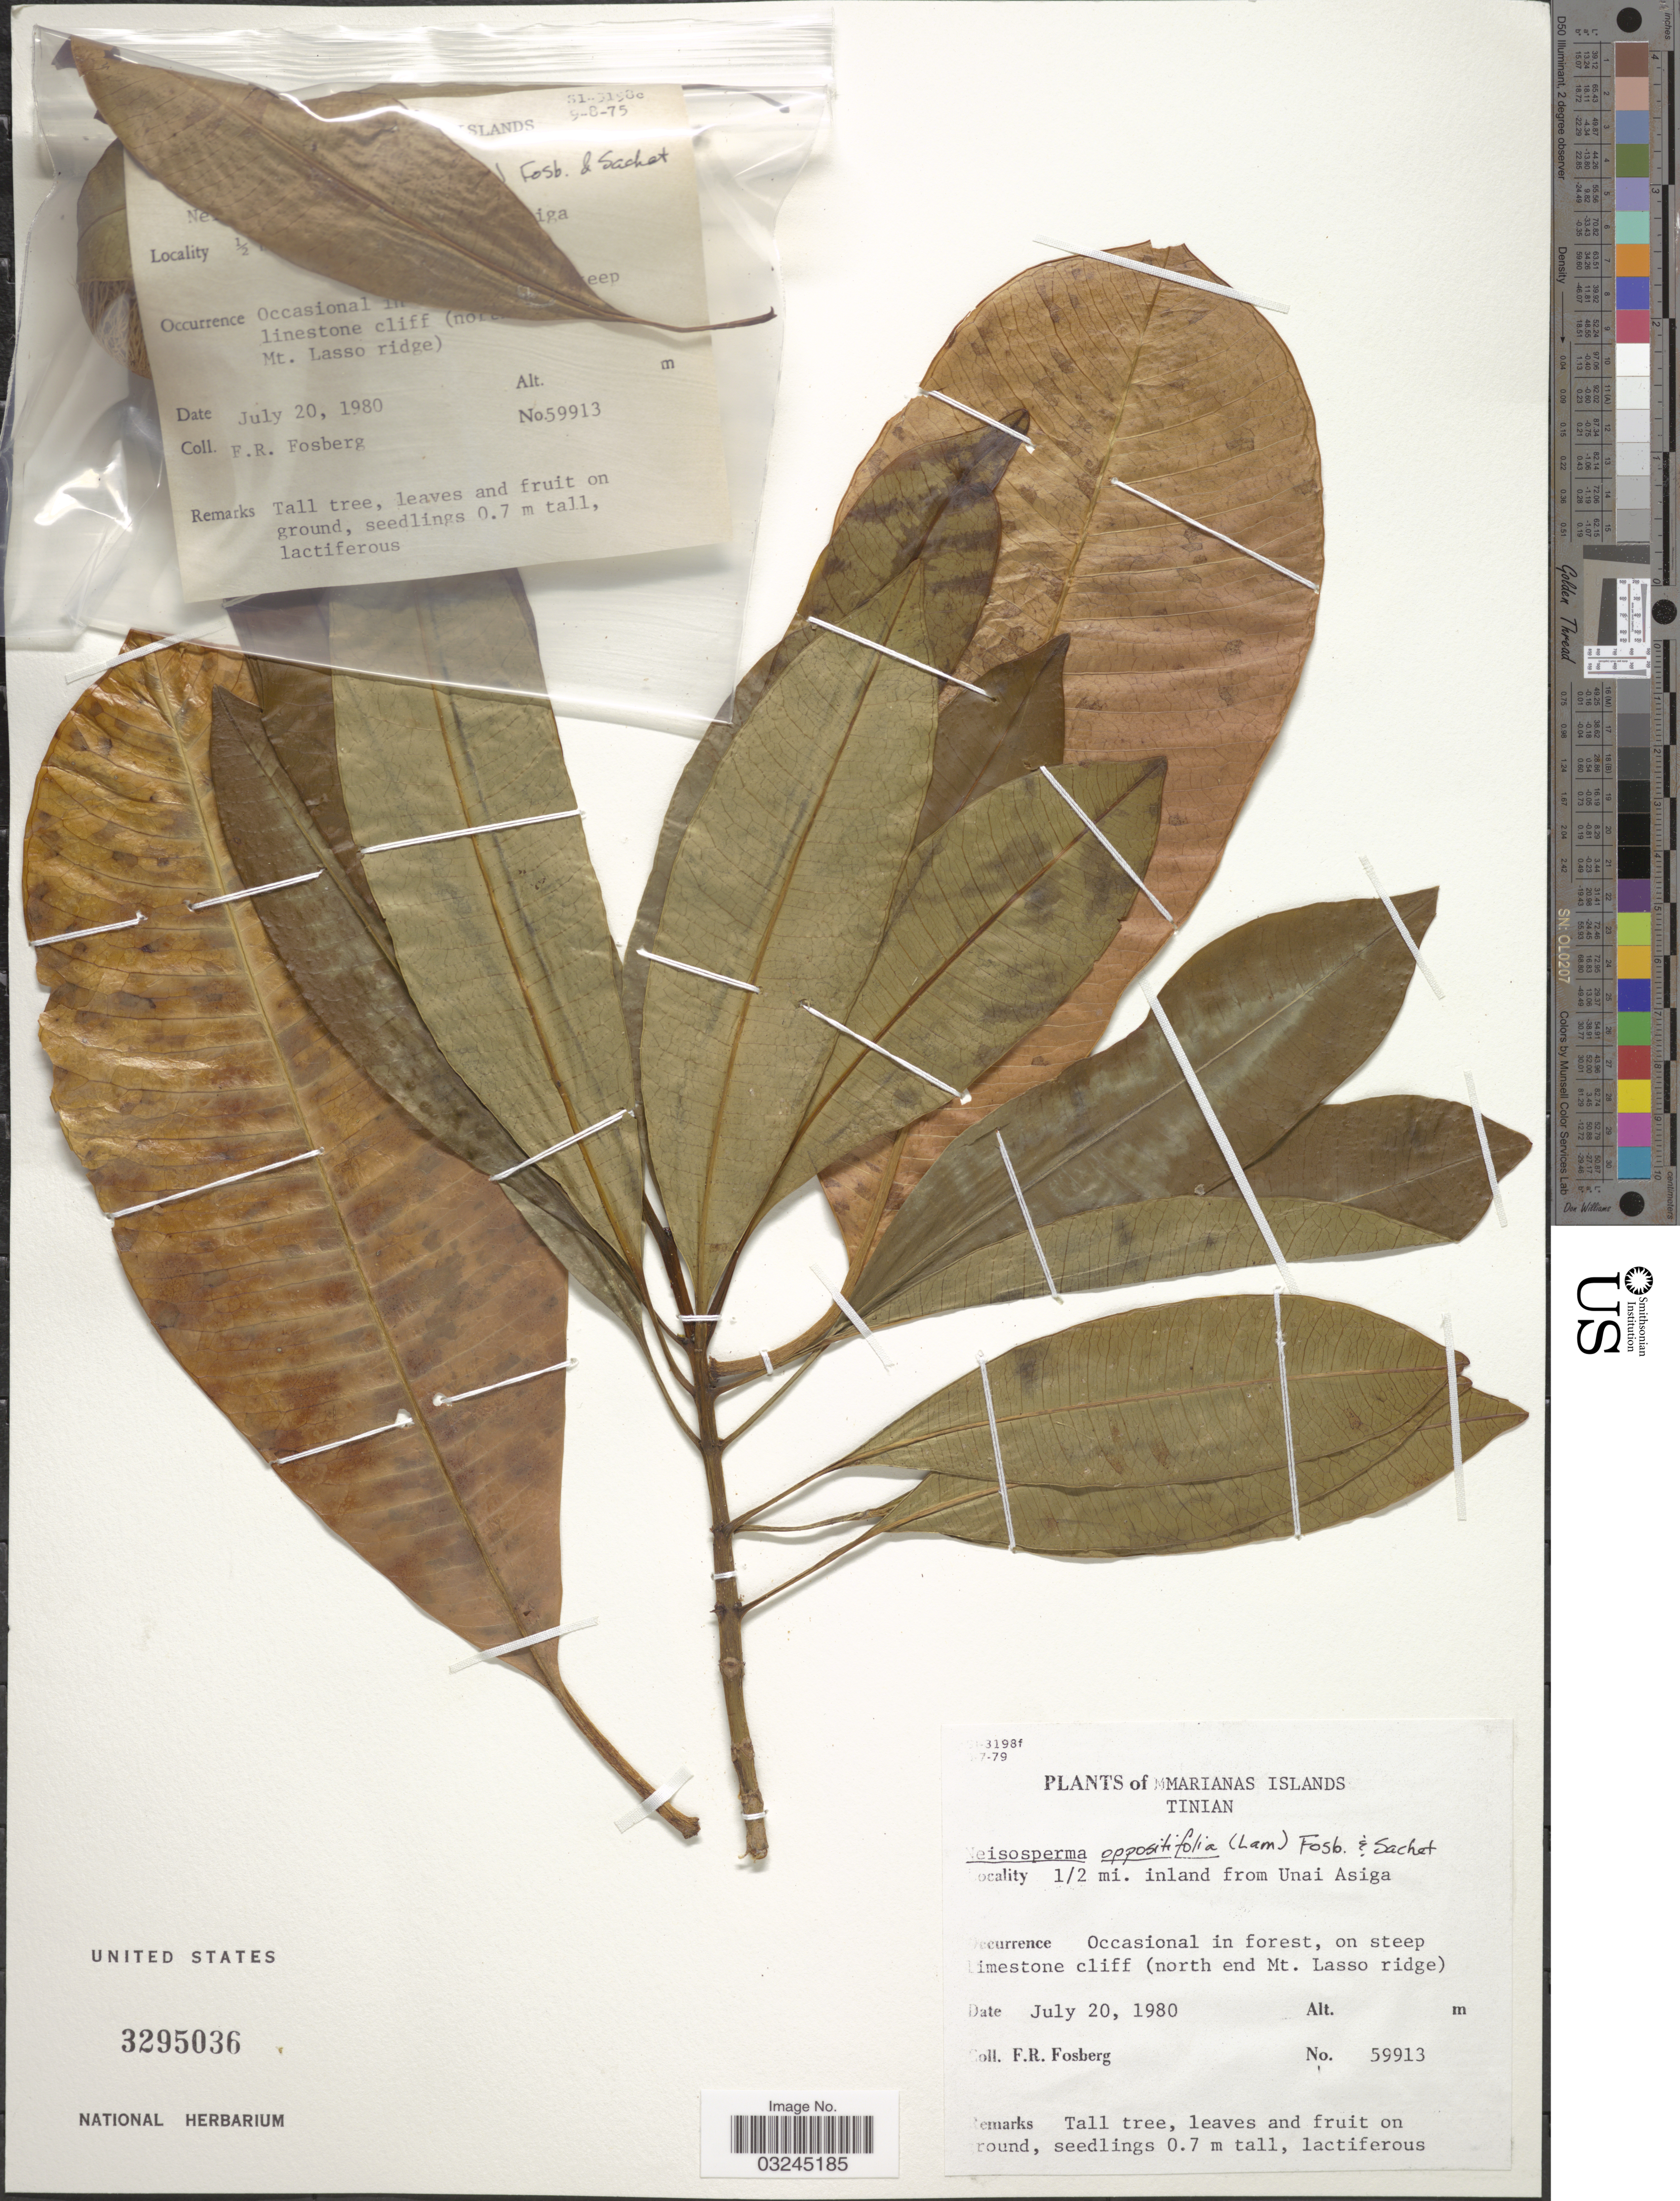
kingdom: Plantae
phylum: Tracheophyta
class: Magnoliopsida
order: Gentianales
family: Apocynaceae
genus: Ochrosia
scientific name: Ochrosia oppositifolia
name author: (Lam.) K. Schum.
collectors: F. R. Fosberg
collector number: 59913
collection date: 1980-07-20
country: Northern Mariana Islands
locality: Marianas Islands. Tinian. 1/2 mi. inland from Unai Asiga. (North end Mt. Lasso ridge).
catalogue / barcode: US 3295036